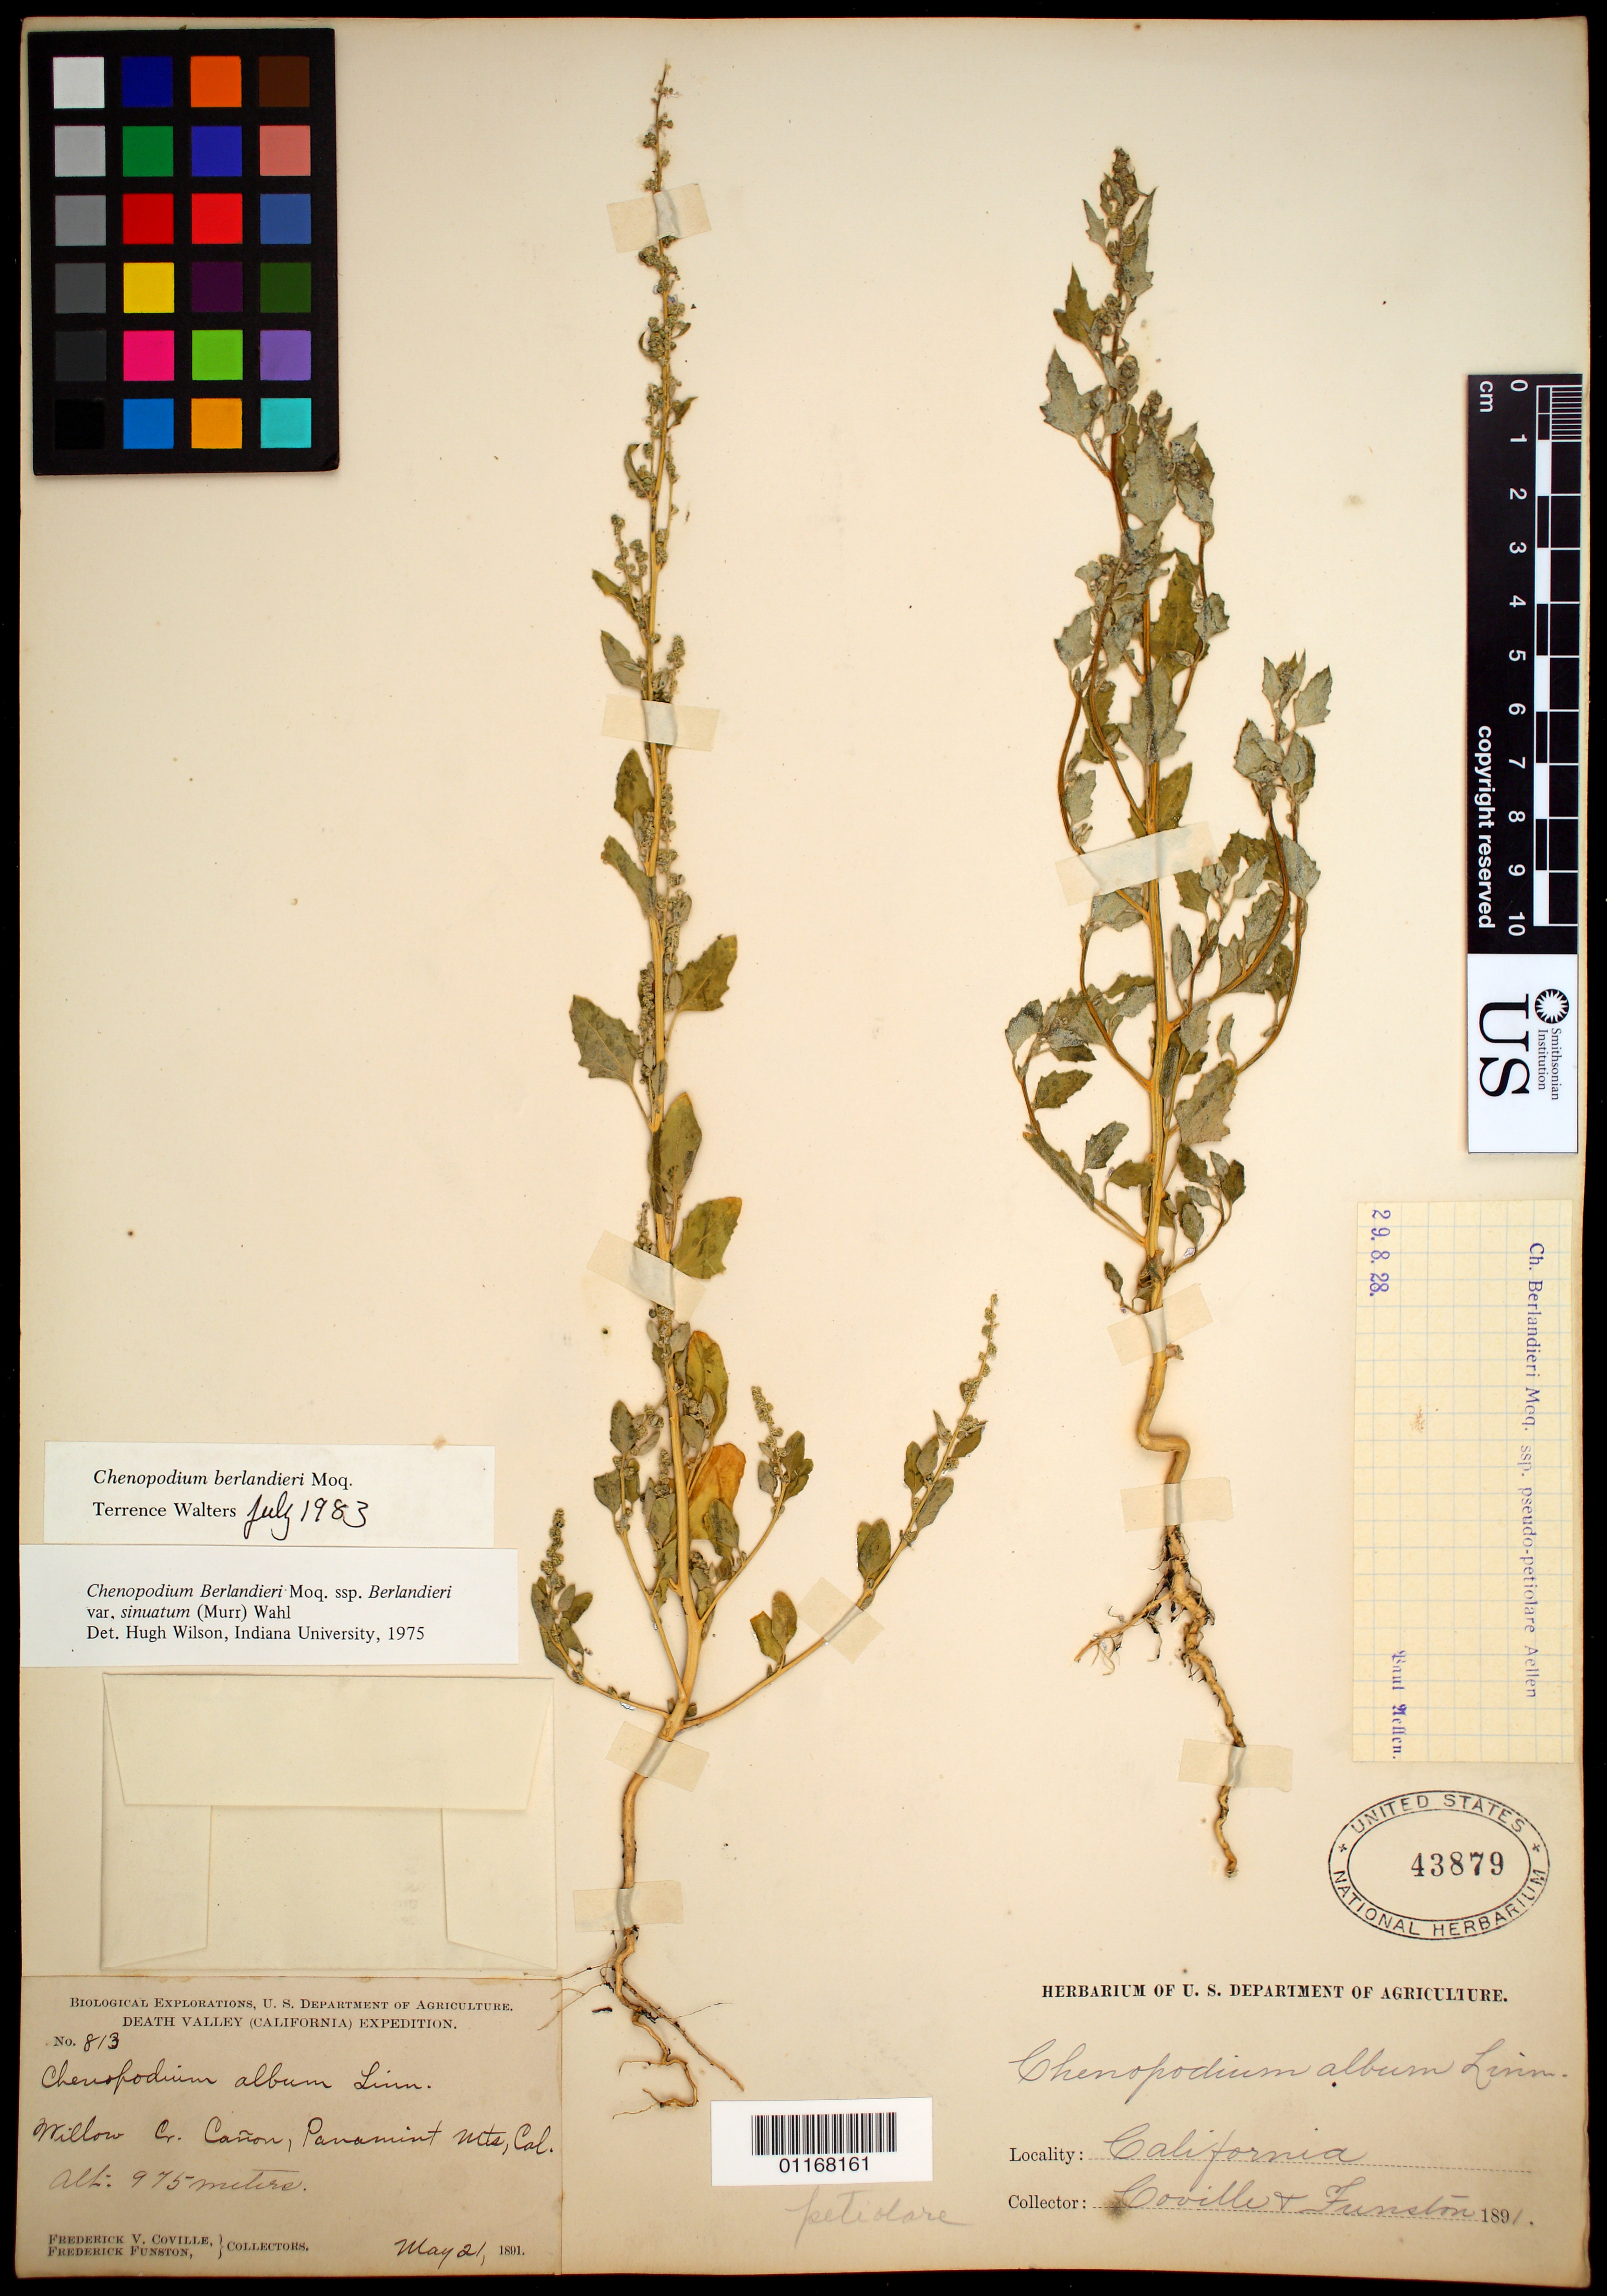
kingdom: Plantae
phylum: Tracheophyta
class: Magnoliopsida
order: Caryophyllales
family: Amaranthaceae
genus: Chenopodium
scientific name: Chenopodium berlandieri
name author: Moq.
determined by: Walters, T.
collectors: F. V. Coville & F. Funston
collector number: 813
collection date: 1891-05-21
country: United States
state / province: California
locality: Willow Creek Canon, Panamint Mts.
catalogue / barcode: US 43879